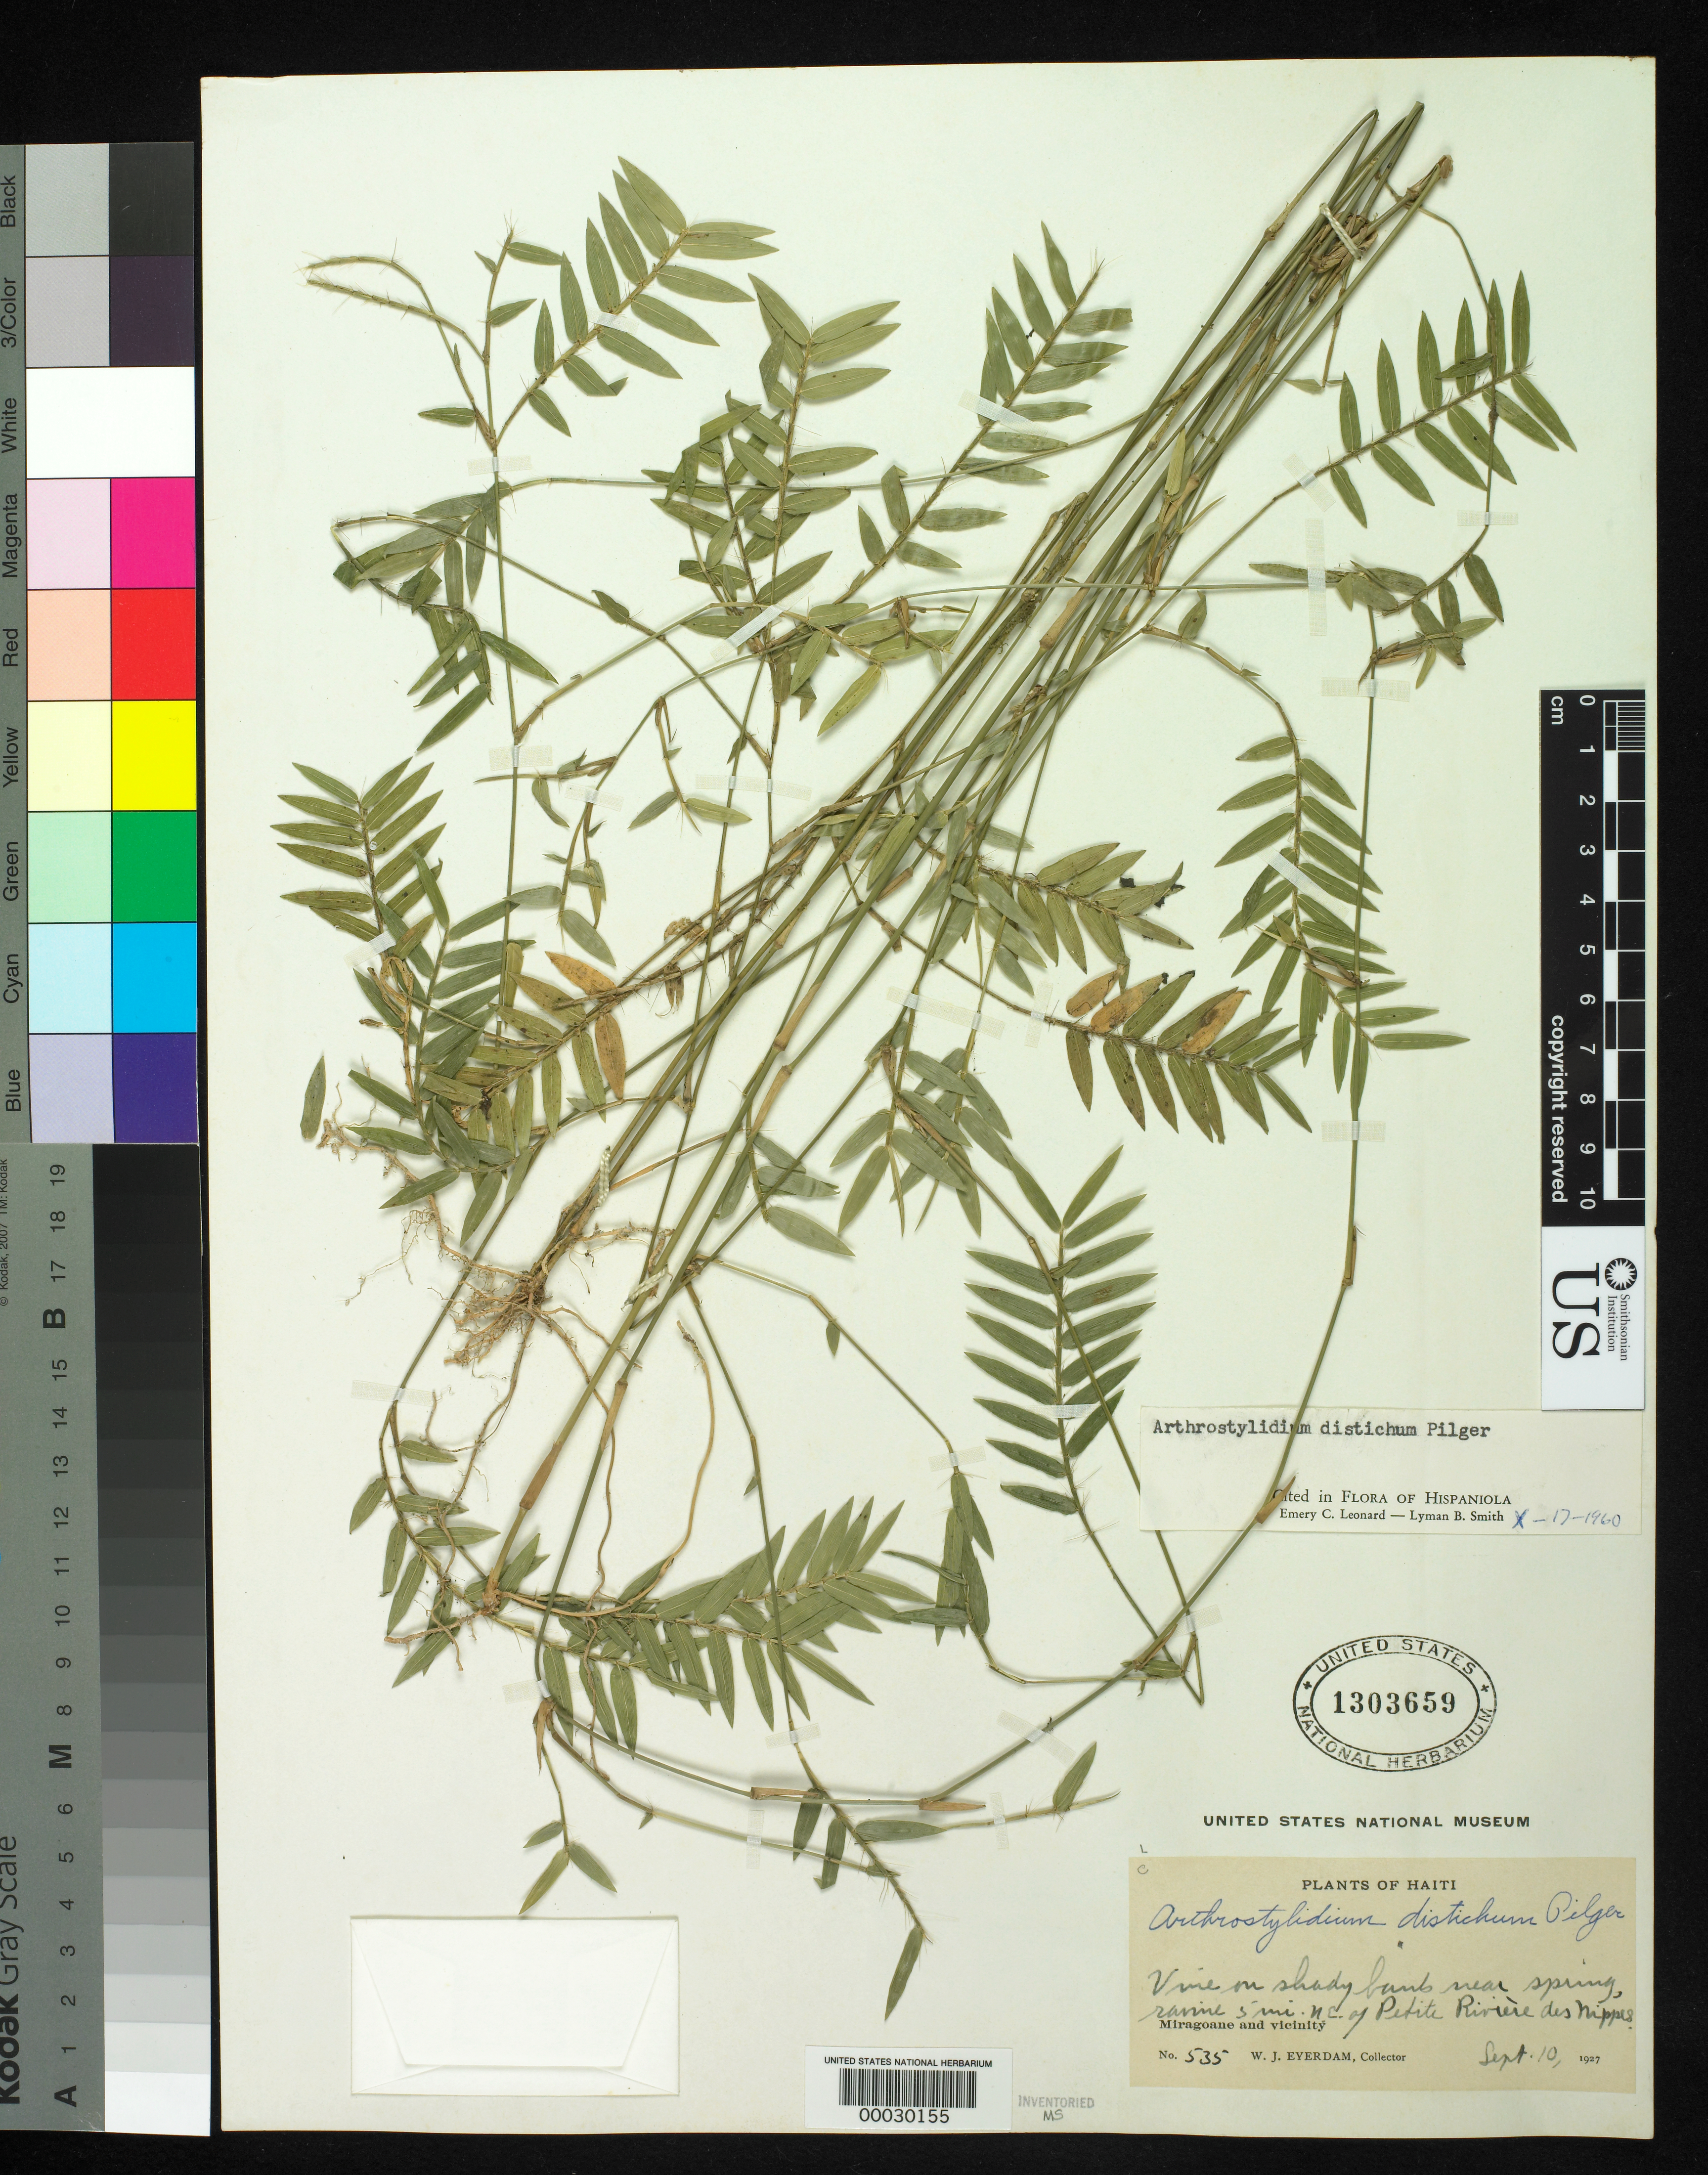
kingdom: Plantae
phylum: Tracheophyta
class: Liliopsida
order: Poales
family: Poaceae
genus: Arthrostylidium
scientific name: Arthrostylidium distichum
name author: Pilg. in Urb.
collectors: W. J. Eyerdam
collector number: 535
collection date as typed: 10 Sep 1927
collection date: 1927-09-10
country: Haiti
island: Hispaniola Island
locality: Miragoane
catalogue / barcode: US 1303659